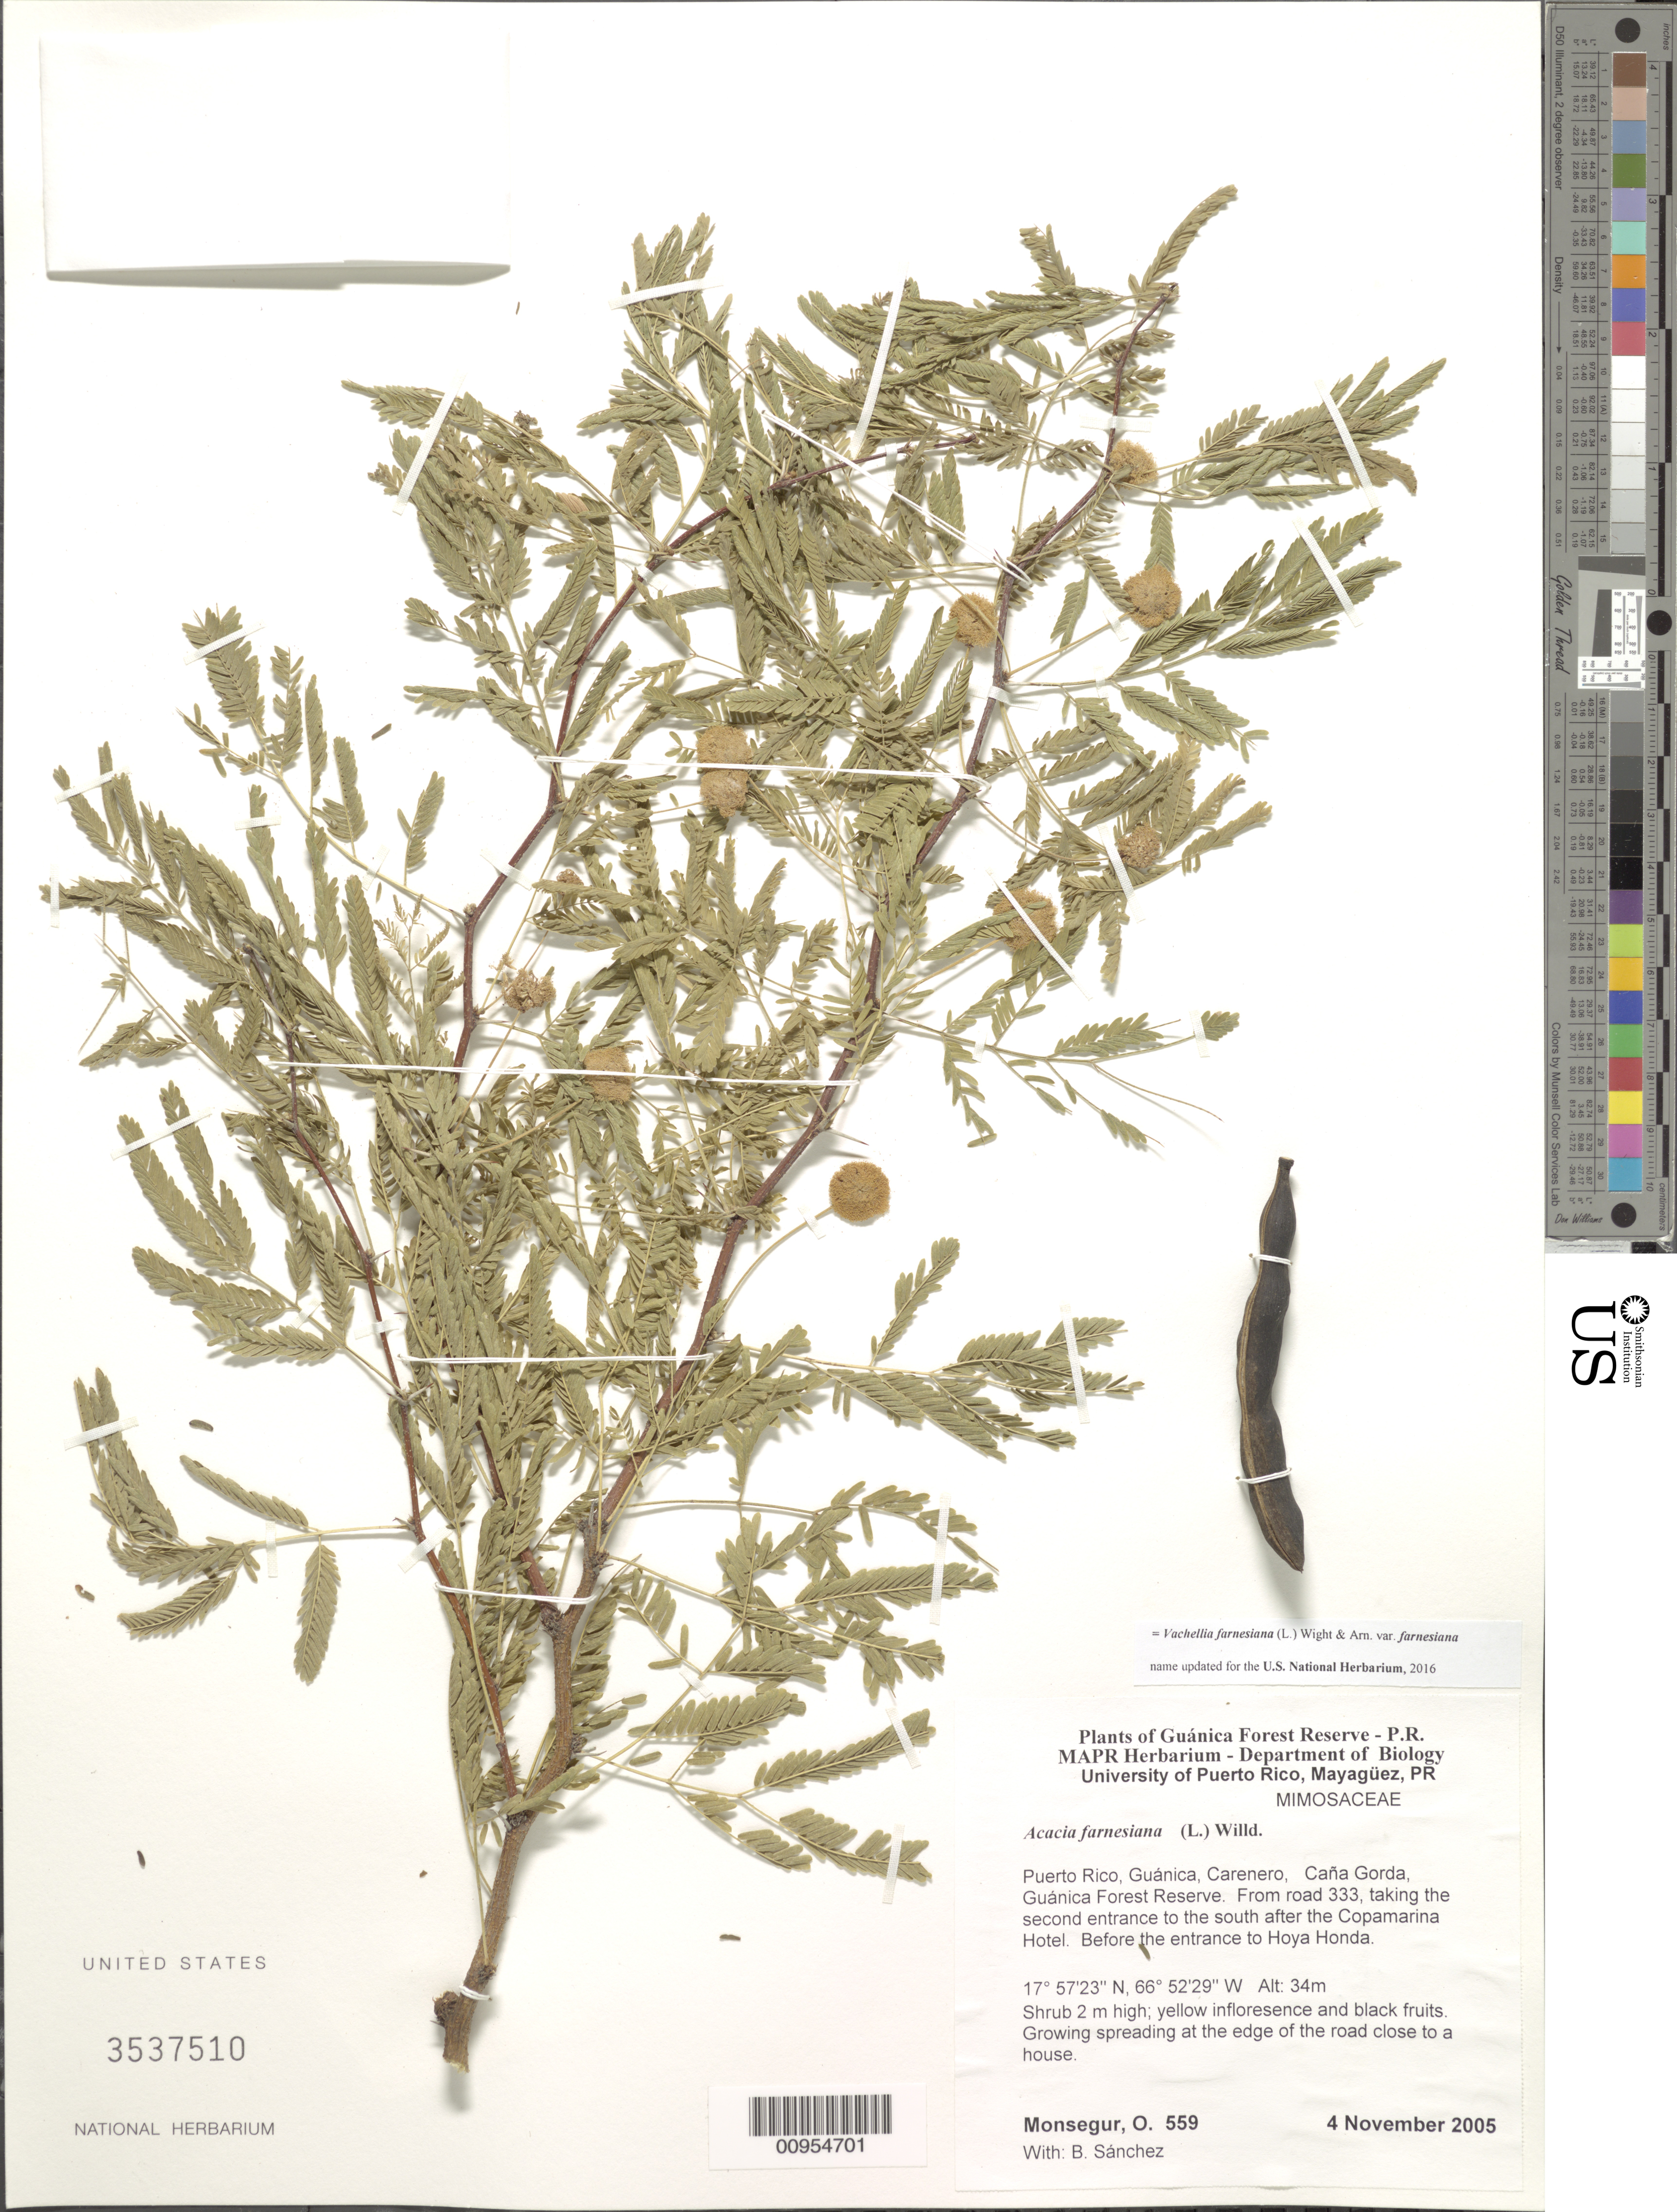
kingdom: Plantae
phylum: Tracheophyta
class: Magnoliopsida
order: Fabales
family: Fabaceae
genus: Vachellia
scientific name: Vachellia farnesiana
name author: (L.) Wight & Arn.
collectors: O. Monsegur & B. Sánchez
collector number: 559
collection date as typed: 04 Nov 2005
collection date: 2005-11-04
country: Puerto Rico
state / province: Guánica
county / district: Carenero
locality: Guánica Forest Reserve. Caña Gorda, From road 333, taking the second entrance to the south after the Copamarina Hotel. Before the entrance to Hoya Honda.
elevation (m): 34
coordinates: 17.57233, 66.52293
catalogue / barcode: US 3537510